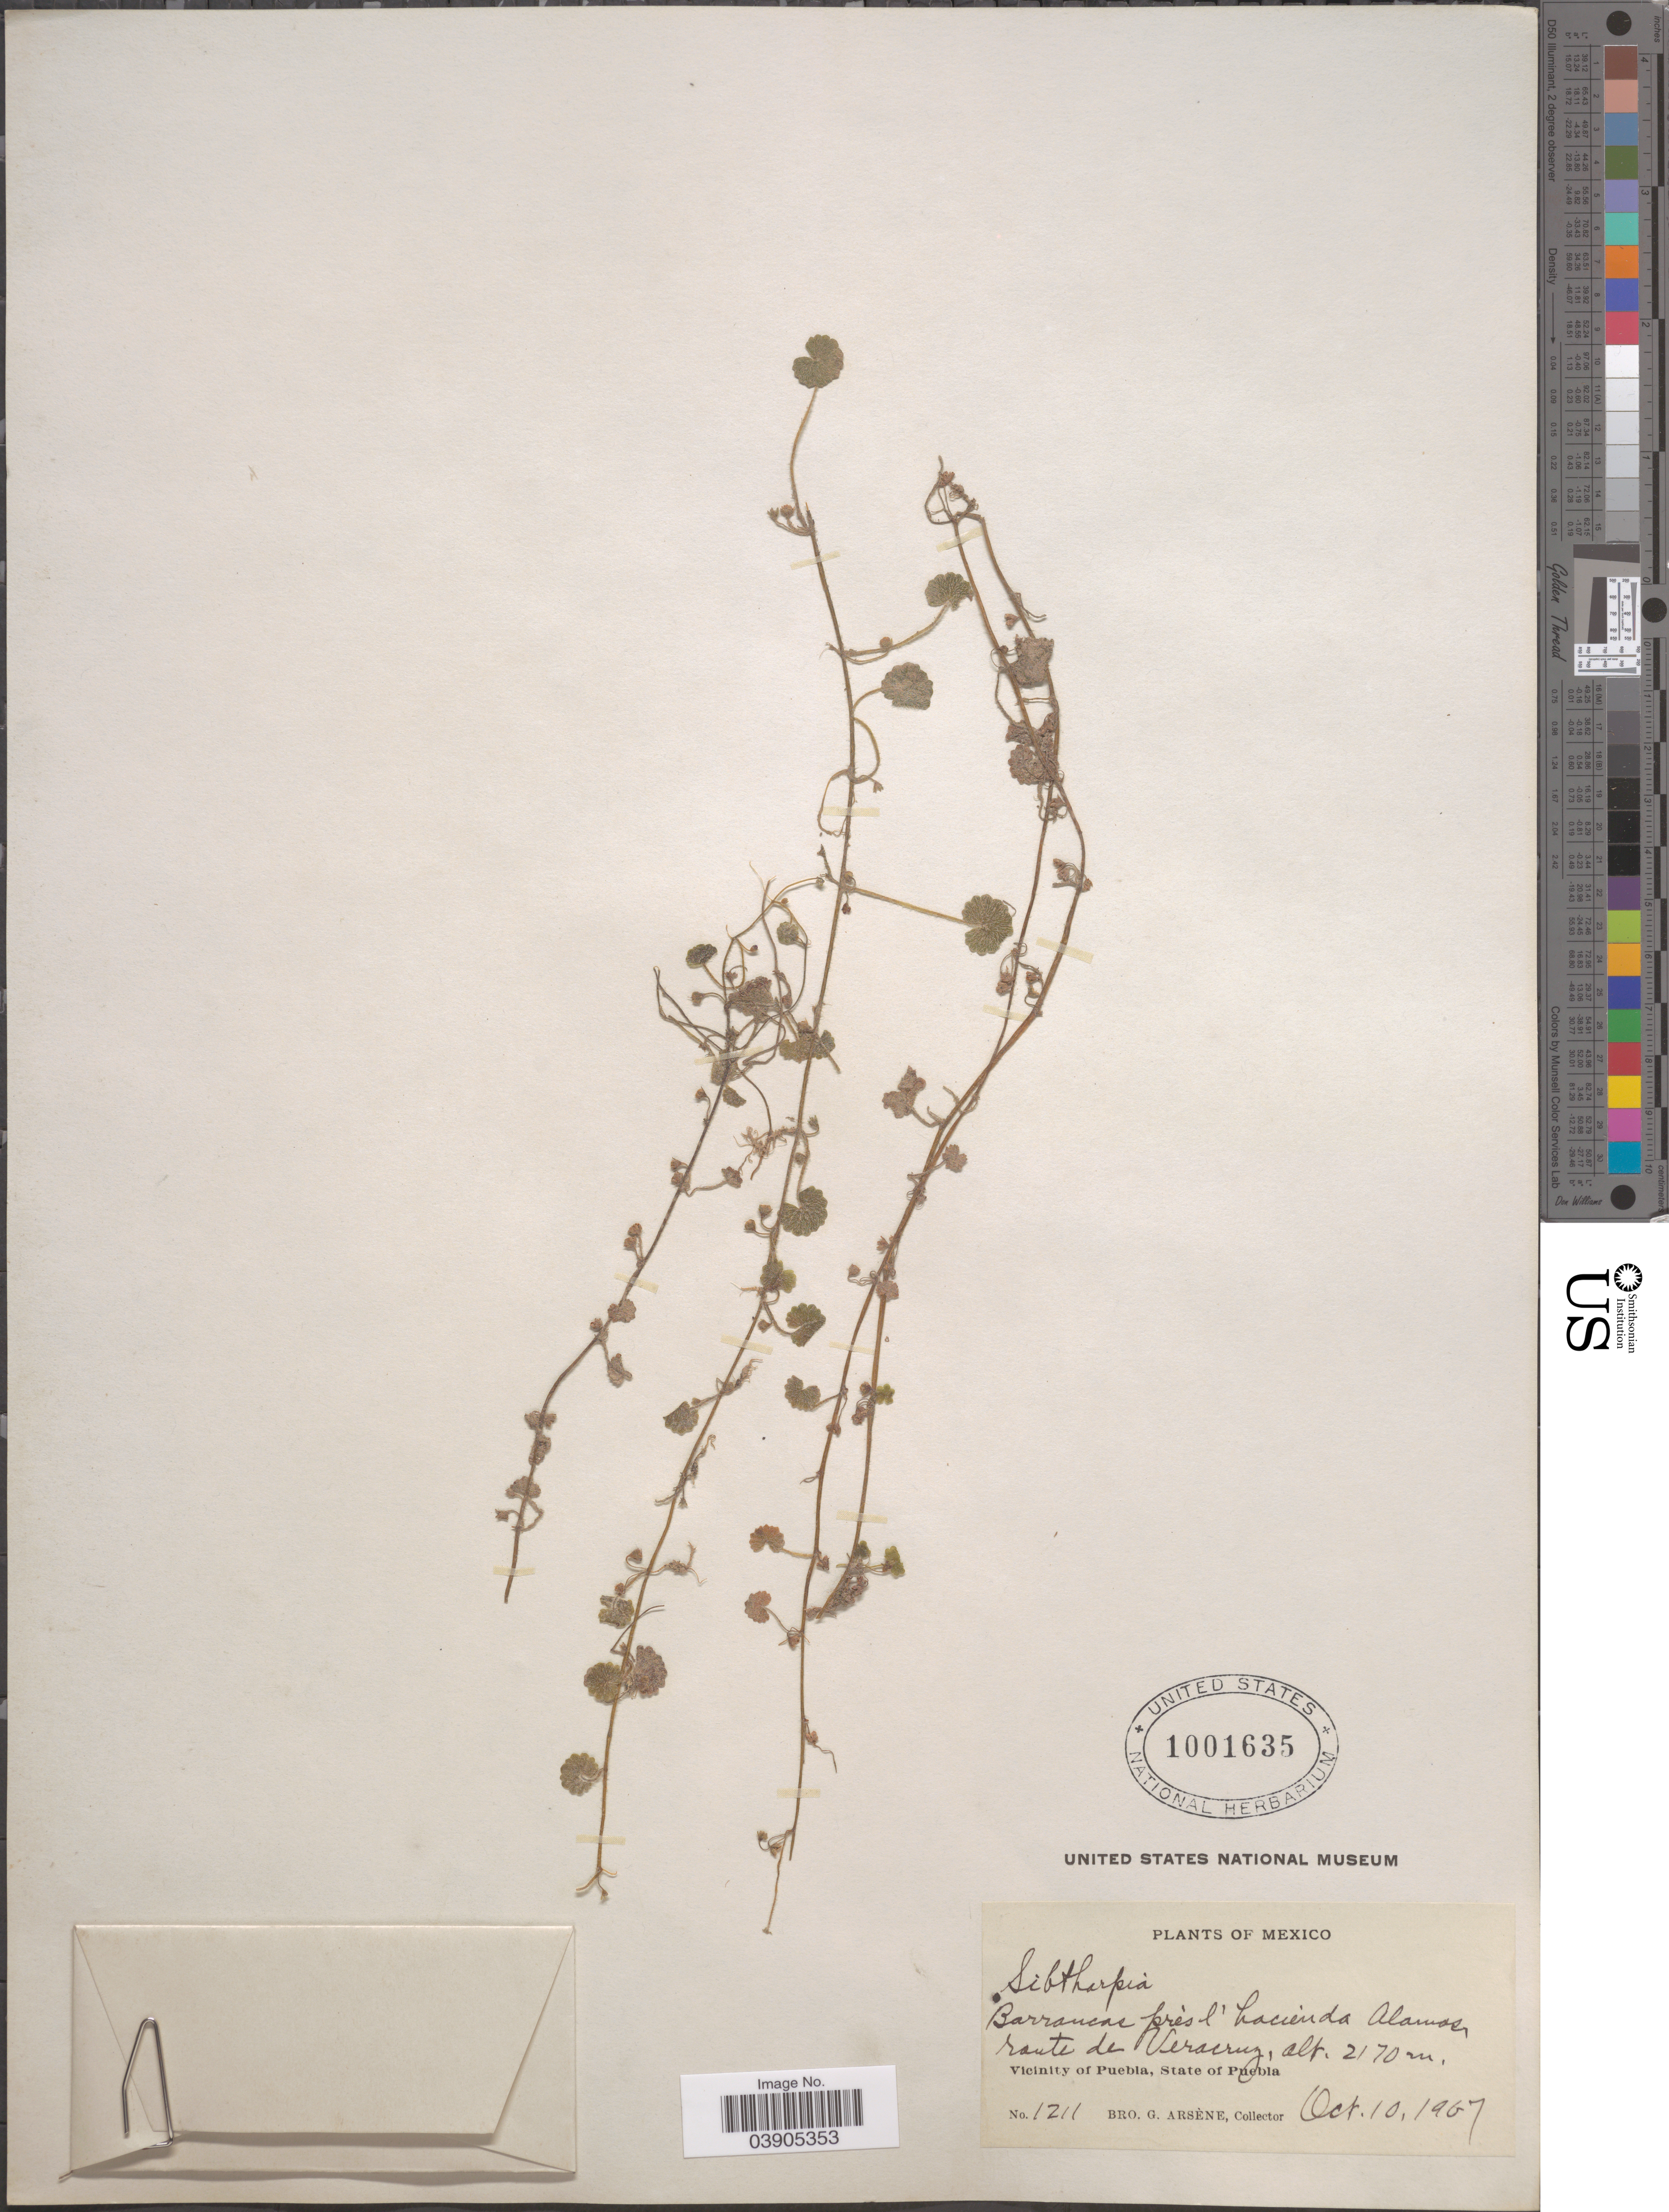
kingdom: Plantae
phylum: Tracheophyta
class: Magnoliopsida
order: Lamiales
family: Plantaginaceae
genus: Sibthorpia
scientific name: Sibthorpia repens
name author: (L.) Kuntze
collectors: Bro. G. Arsène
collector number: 1211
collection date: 1967-10-10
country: Mexico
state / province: Puebla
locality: Barrancas près l' hacienda Alamos route de Veracruz, Vicinity of Puebla.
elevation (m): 2170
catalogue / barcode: US 1001635